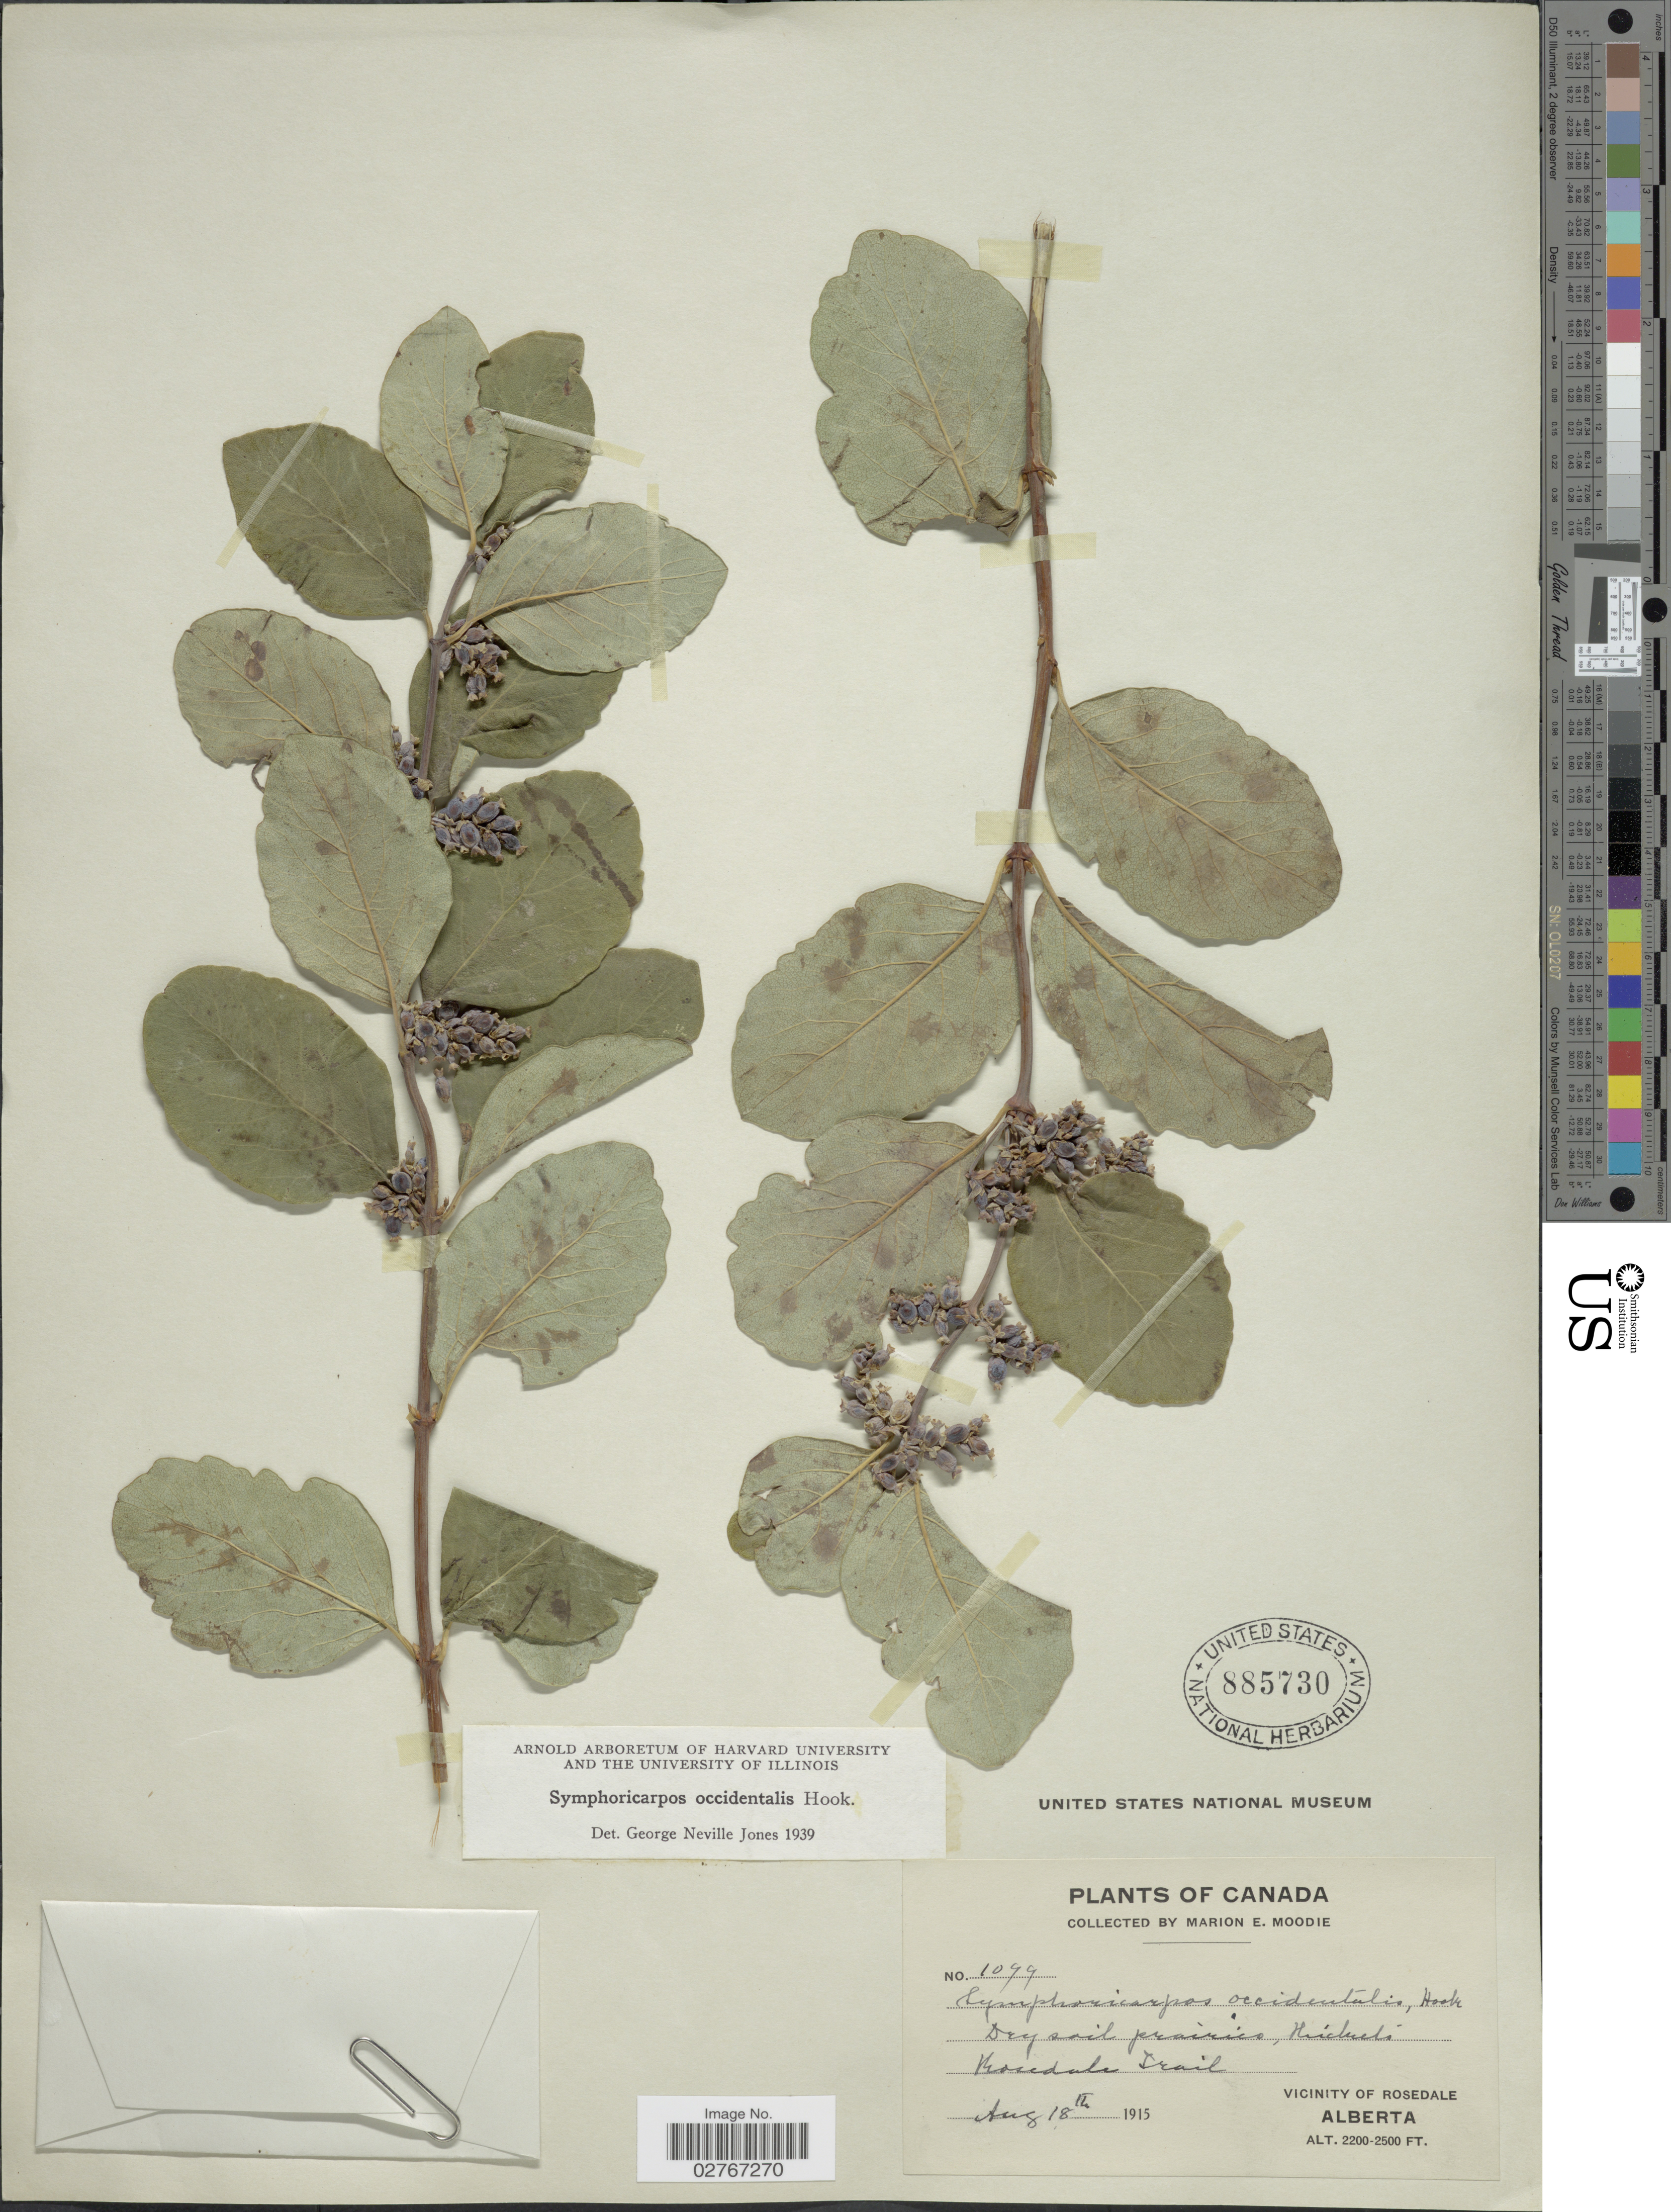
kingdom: Plantae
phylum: Tracheophyta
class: Magnoliopsida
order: Dipsacales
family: Caprifoliaceae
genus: Symphoricarpos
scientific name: Symphoricarpos occidentalis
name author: (R. Br.) Hook.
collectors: M. E. Moodie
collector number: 1099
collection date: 1915-08-18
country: Canada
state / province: Alberta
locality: Rosedale Trail. Vicinity of Rosedale.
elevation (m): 671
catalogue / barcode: US 885730